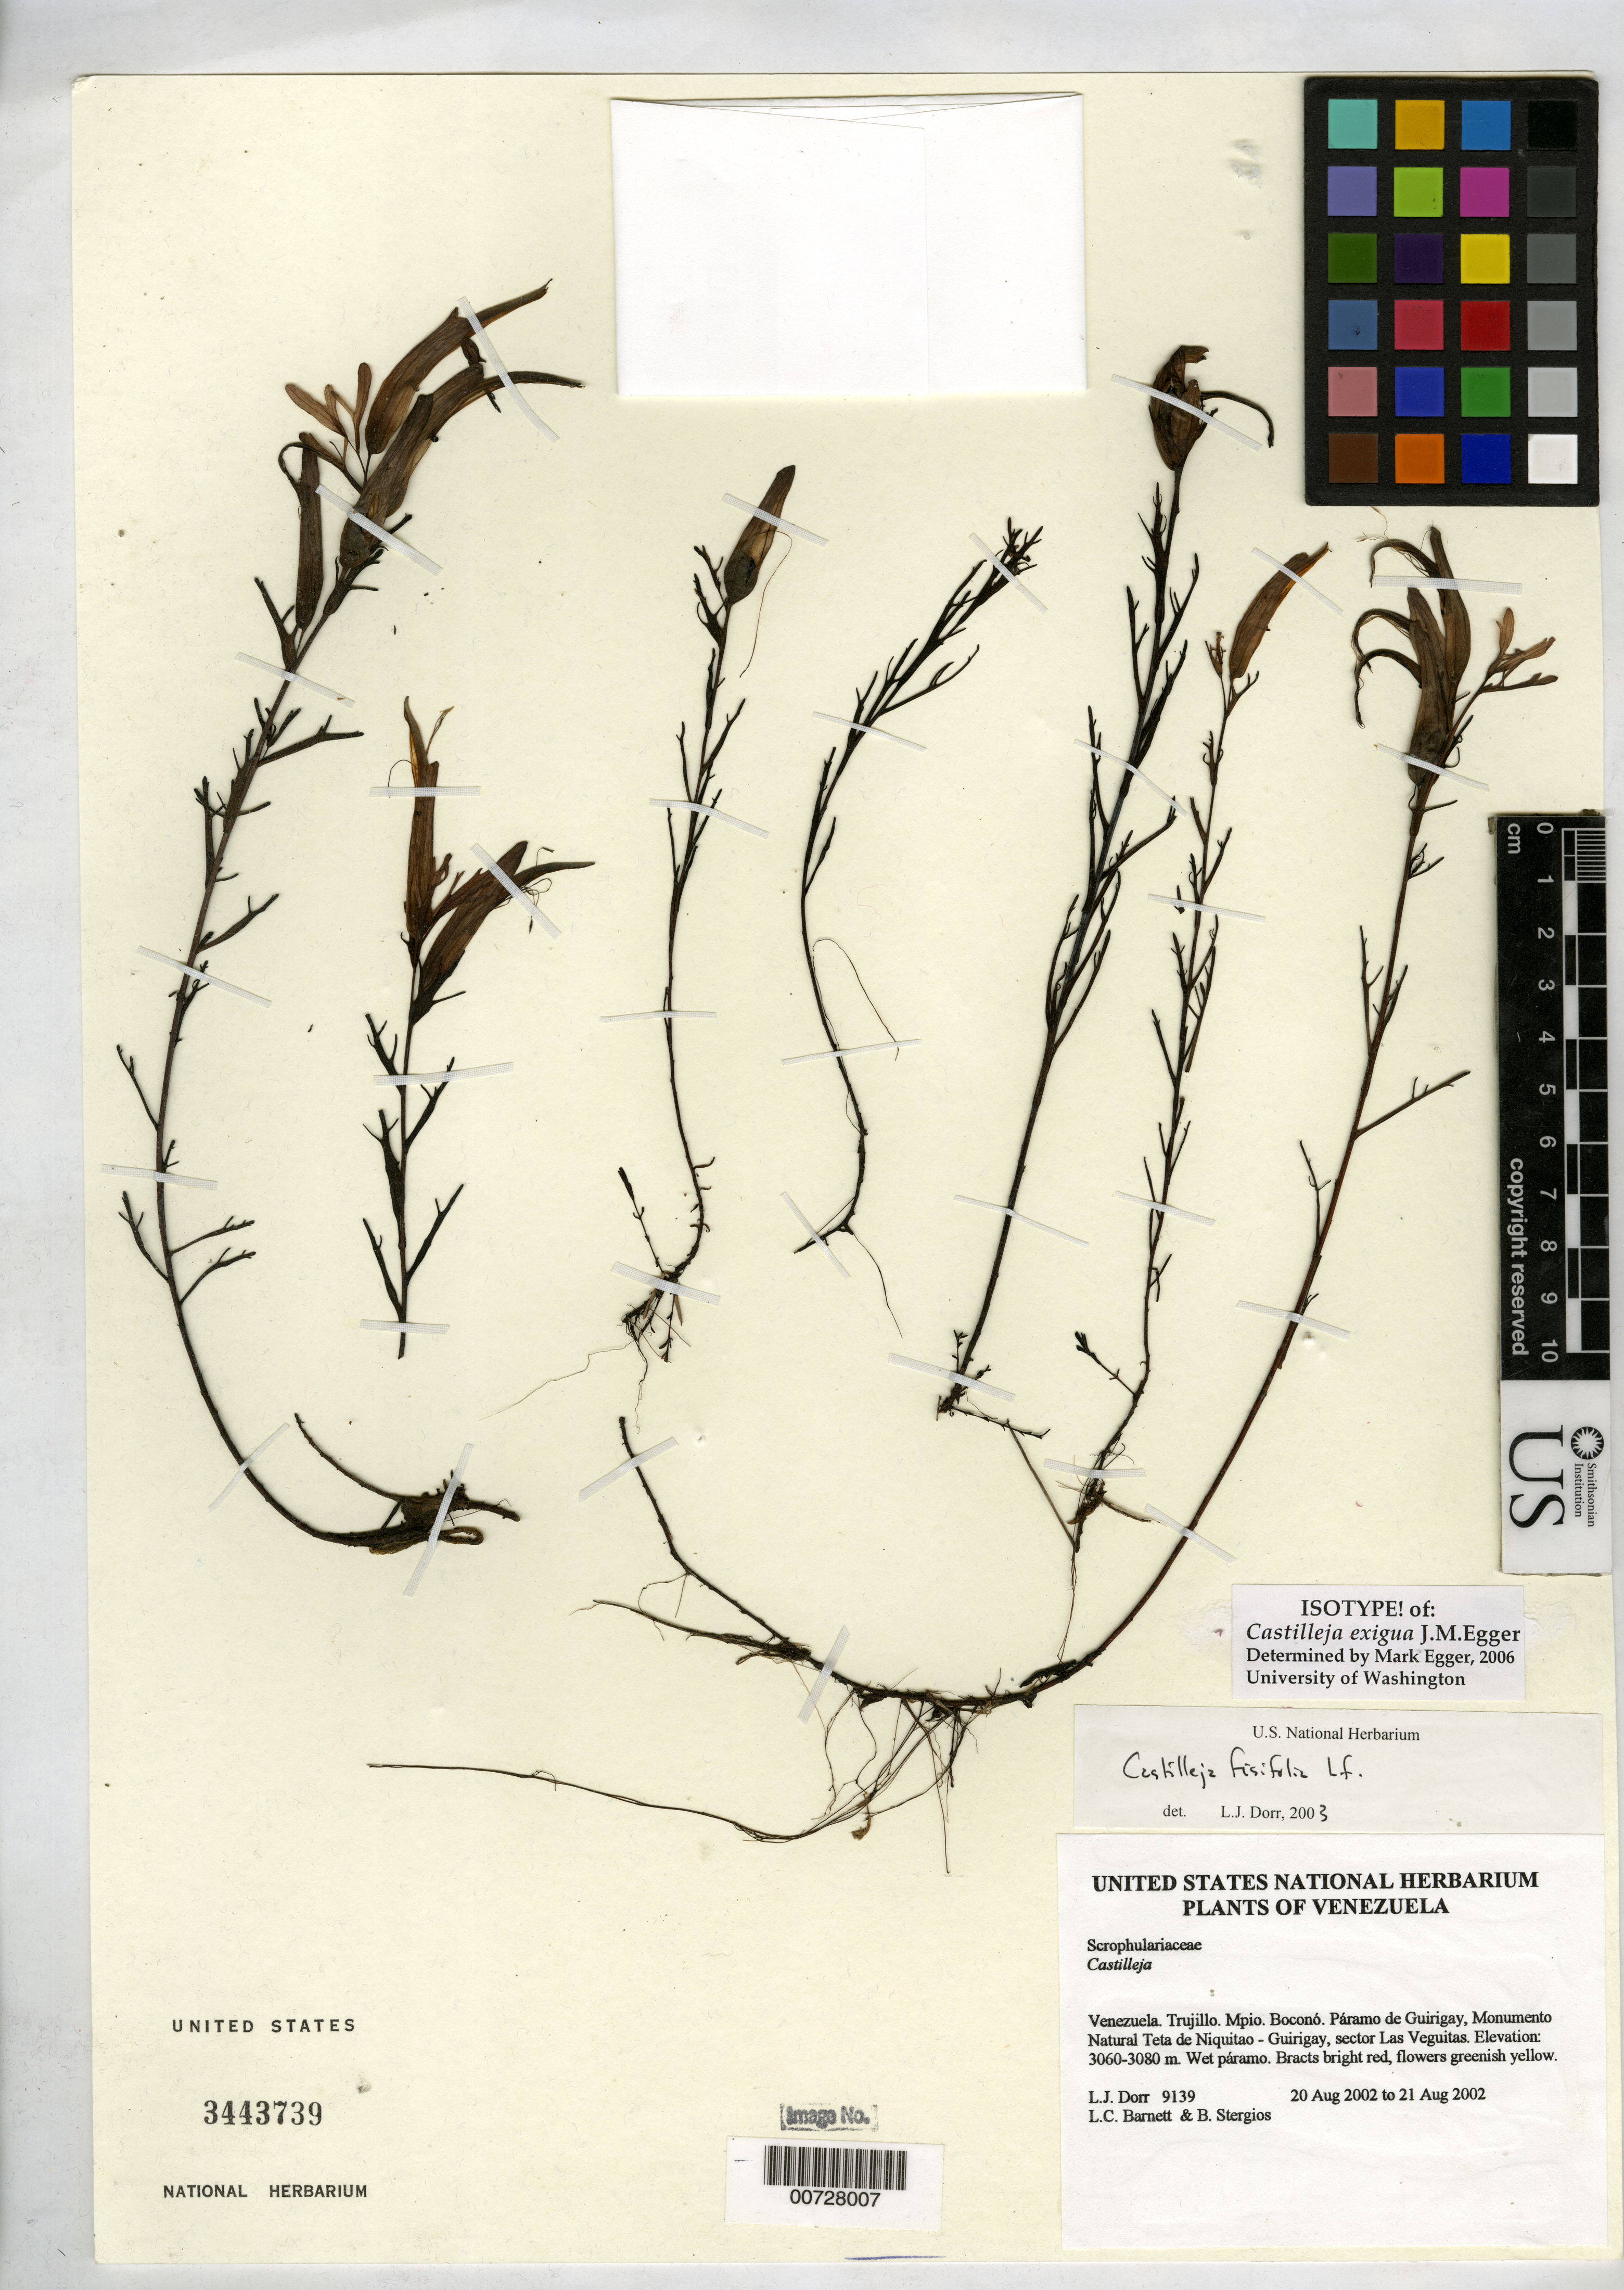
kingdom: Plantae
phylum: Tracheophyta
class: Magnoliopsida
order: Lamiales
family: Orobanchaceae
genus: Castilleja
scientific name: Castilleja exigua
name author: J.M. Egger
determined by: Egger, J. M., University of Washington Botanic Gardens (UNITED STATES)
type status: Isotype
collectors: L. J. Dorr, L. C. Barnett & B. G. Stergios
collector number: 9139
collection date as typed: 20 Aug 2002 to 21 Aug 2002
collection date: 2002-08-20/2002-08-21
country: Venezuela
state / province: Trujillo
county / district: Boconó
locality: Páramo de Guirigay, Monumento Natural Teta de Niquitao - Guirigay, sector Las Veguitas.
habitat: Wet páramo.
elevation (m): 3060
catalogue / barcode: US 3443739